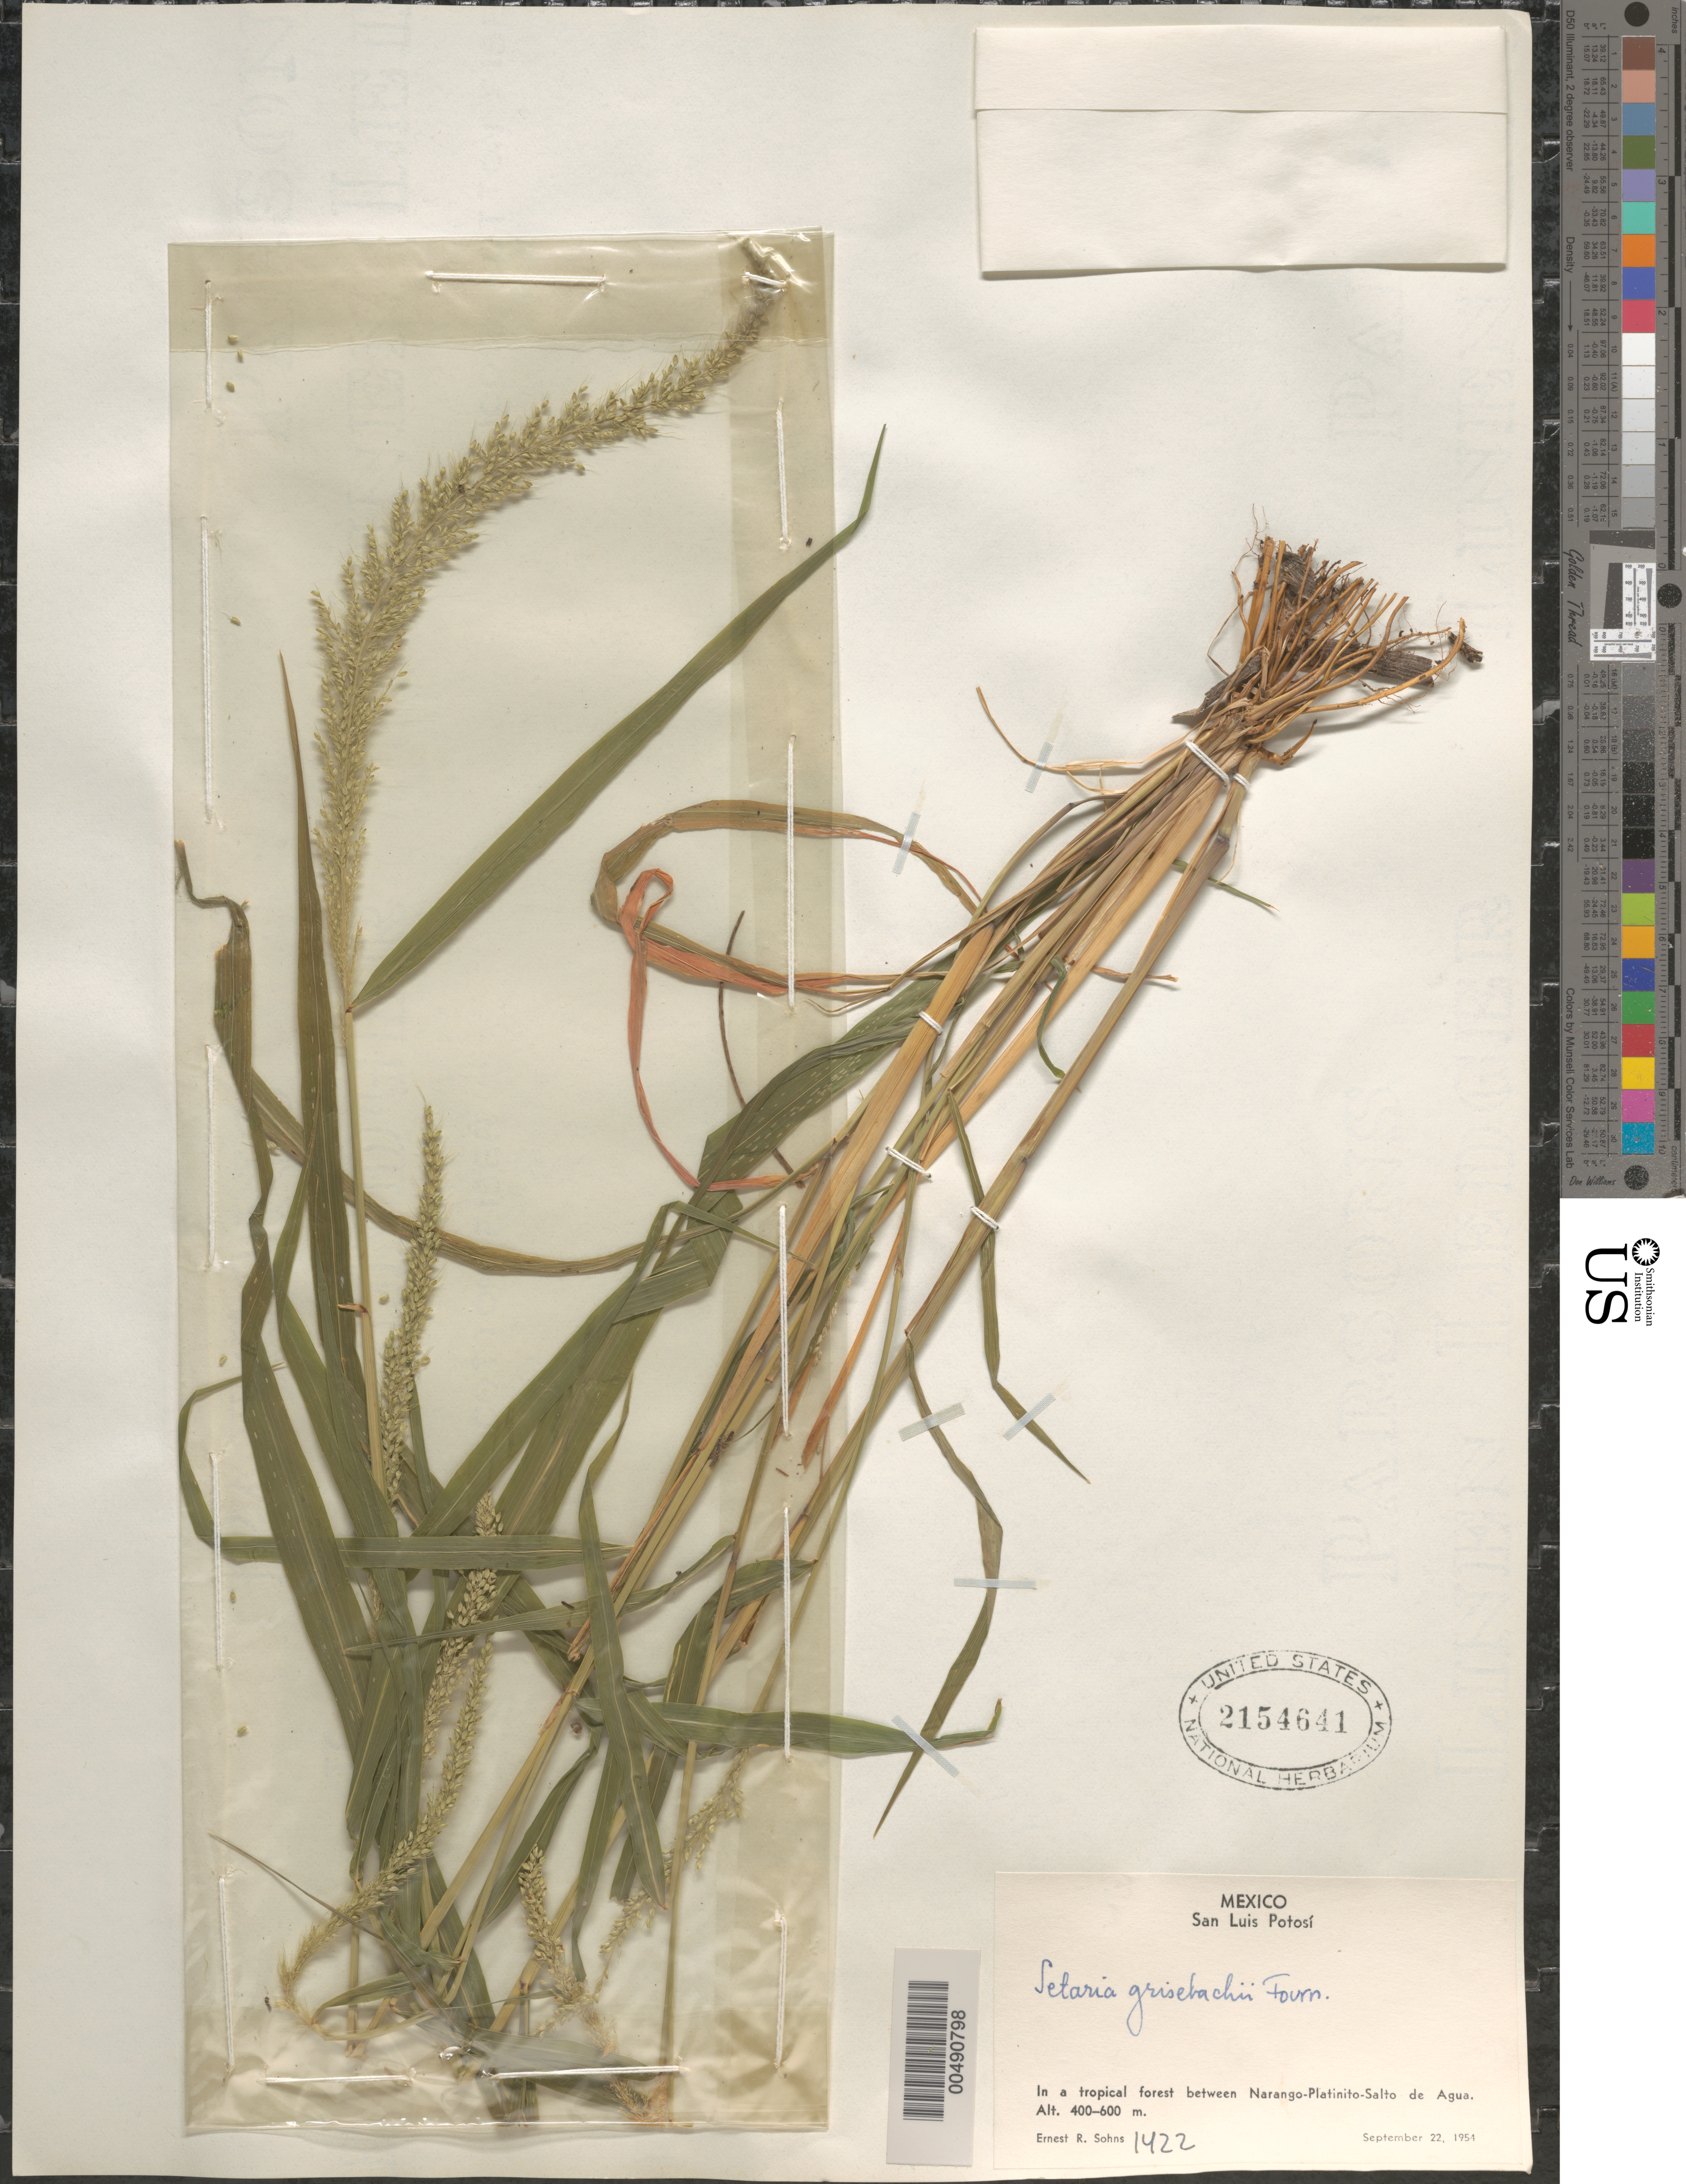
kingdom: Plantae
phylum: Tracheophyta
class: Liliopsida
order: Poales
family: Poaceae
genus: Setaria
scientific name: Setaria grisebachii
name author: E. Fourn.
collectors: E. R. Sohns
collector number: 1422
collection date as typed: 22 Sep 1954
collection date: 1954-09-22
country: Mexico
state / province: San Luis Potosi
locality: Between Narango-Platinito-Salto de Agua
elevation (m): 400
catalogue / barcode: US 2154641